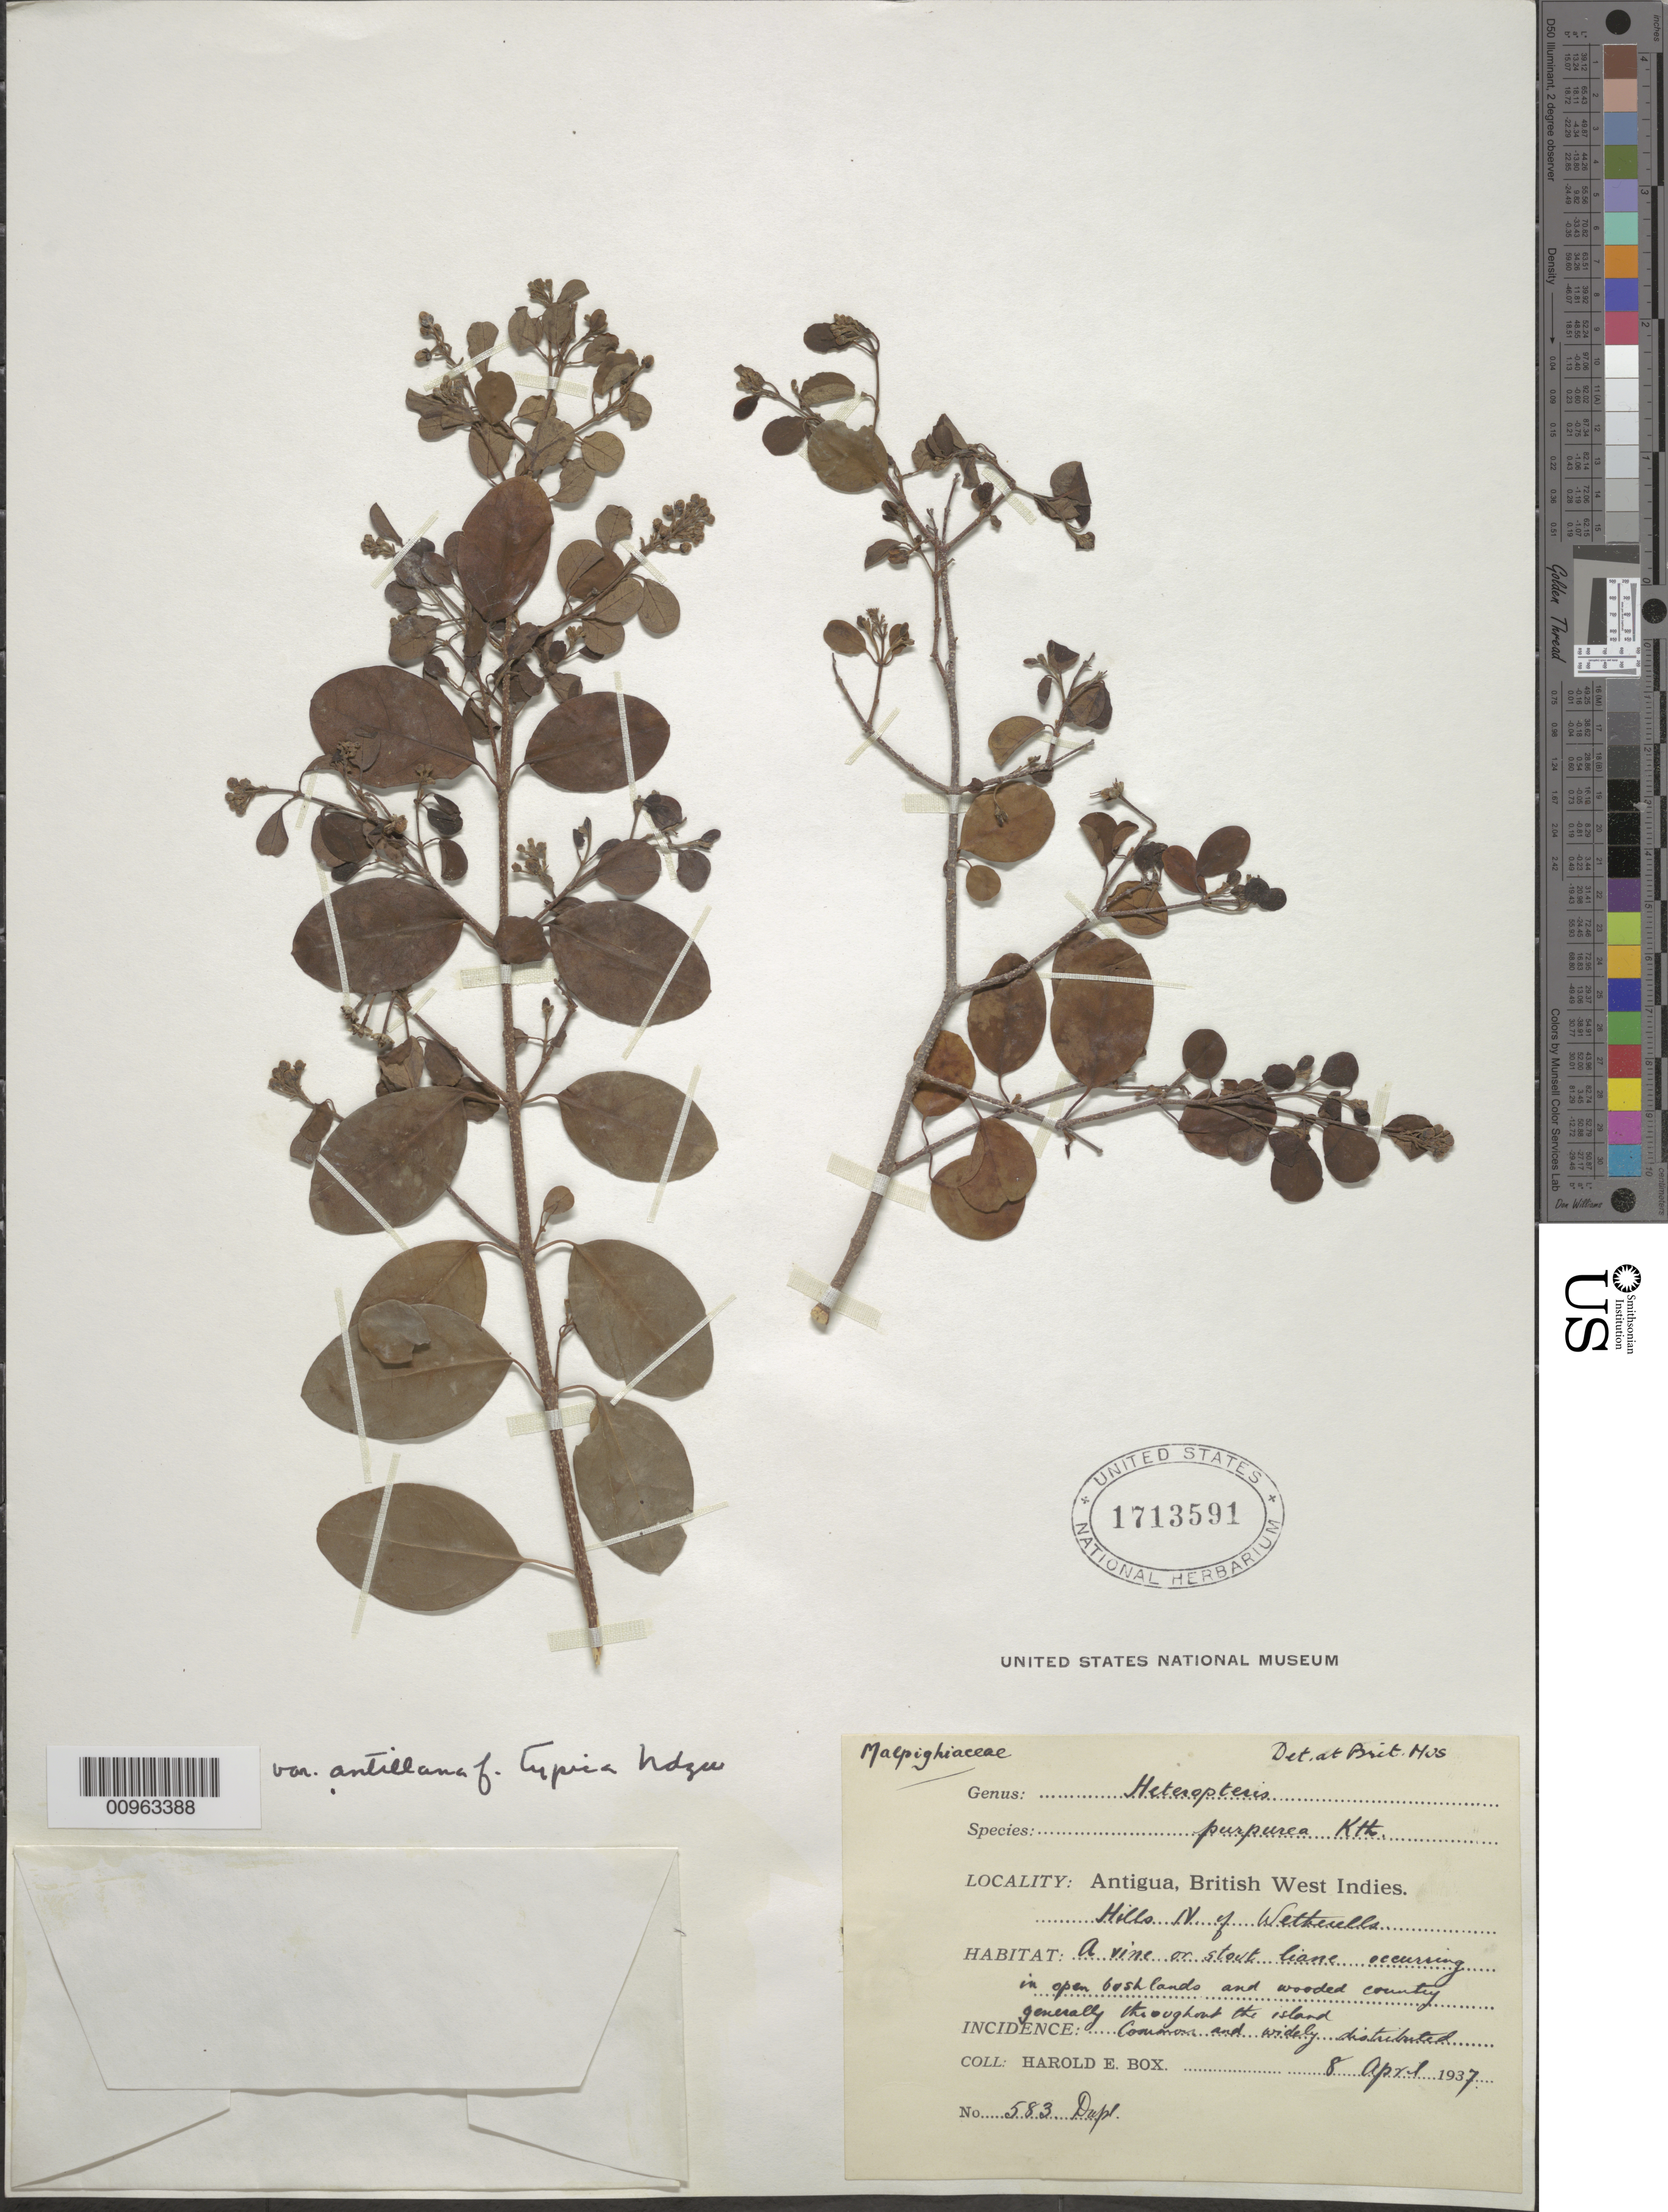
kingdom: Plantae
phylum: Tracheophyta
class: Magnoliopsida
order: Malpighiales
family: Malpighiaceae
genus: Heteropterys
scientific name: Heteropterys purpurea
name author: (L.) Kunth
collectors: H. E. Box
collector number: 583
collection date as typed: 08 Apr 1937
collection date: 1937-04-08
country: Antigua and Barbuda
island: Antigua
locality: Hills N of "Wetherells"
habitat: Inopen bushlands and wooded country, generally throughout the island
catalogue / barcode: US 1713591